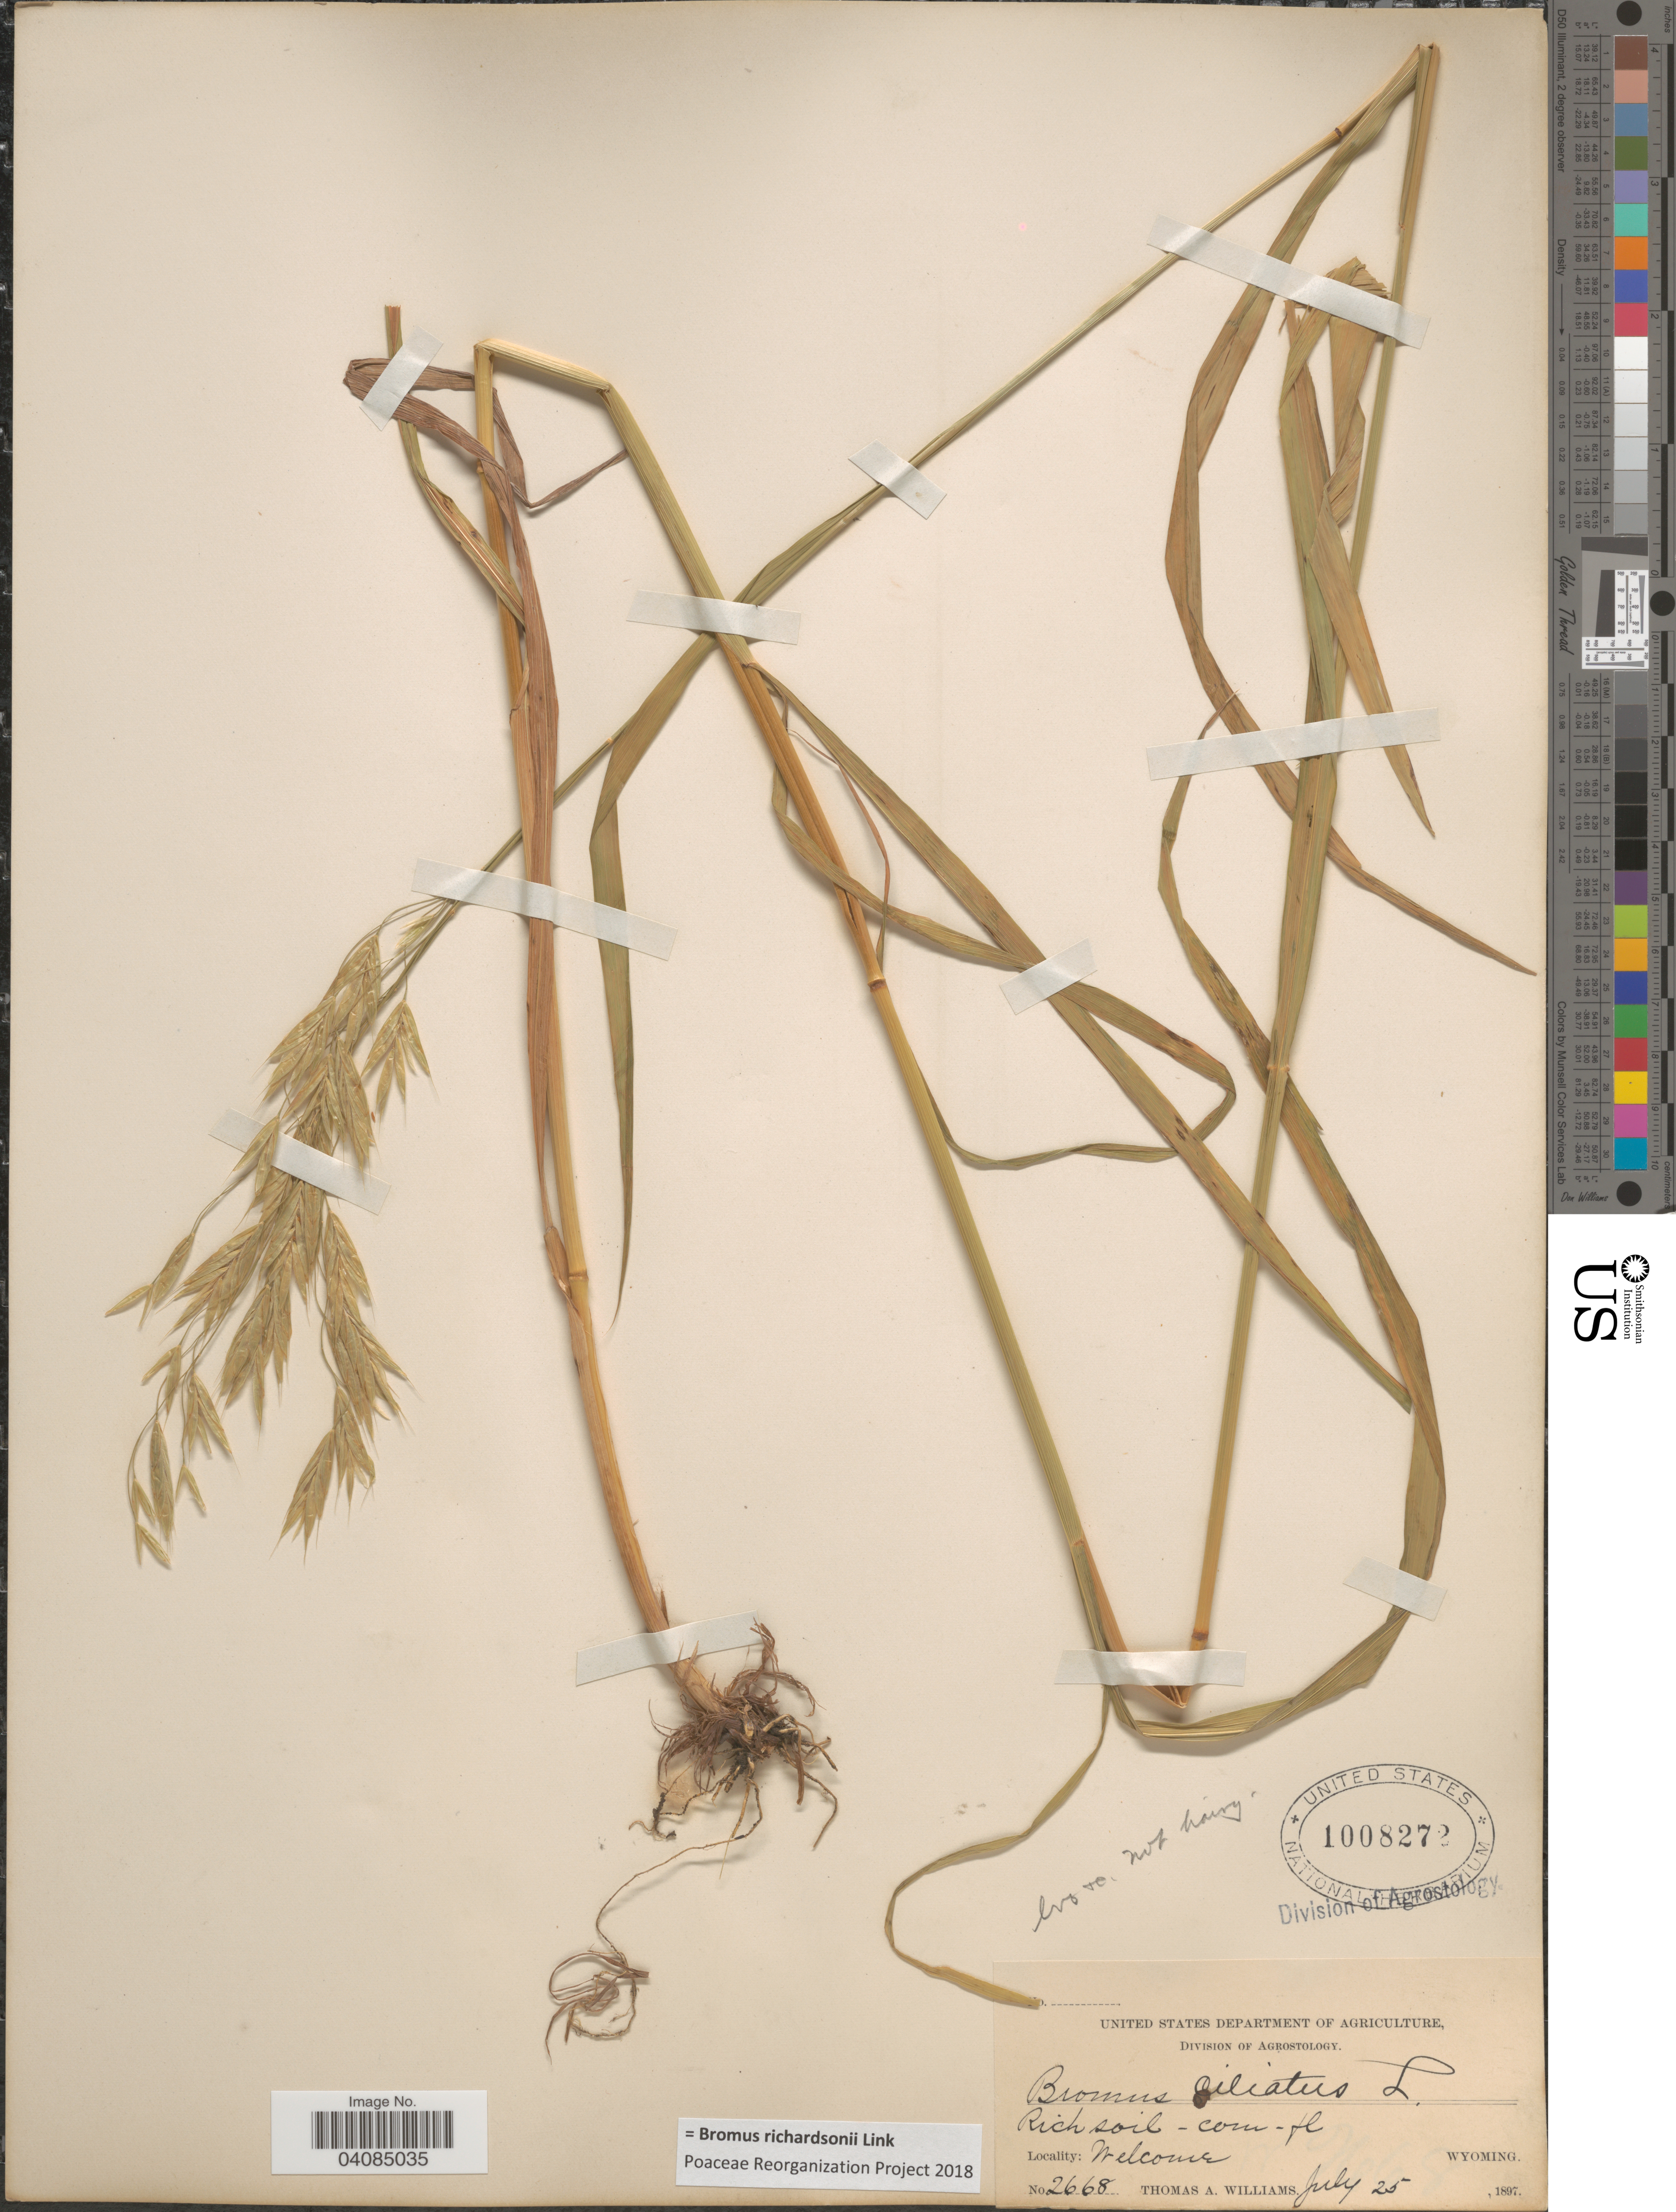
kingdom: Plantae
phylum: Tracheophyta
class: Liliopsida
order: Poales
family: Poaceae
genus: Bromus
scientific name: Bromus racemosus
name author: L.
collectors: T. A. Williams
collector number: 2668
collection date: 1897-07-25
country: United States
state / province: Wyoming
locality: Rich soil - com - fl. Welcome.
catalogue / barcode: US 1008272